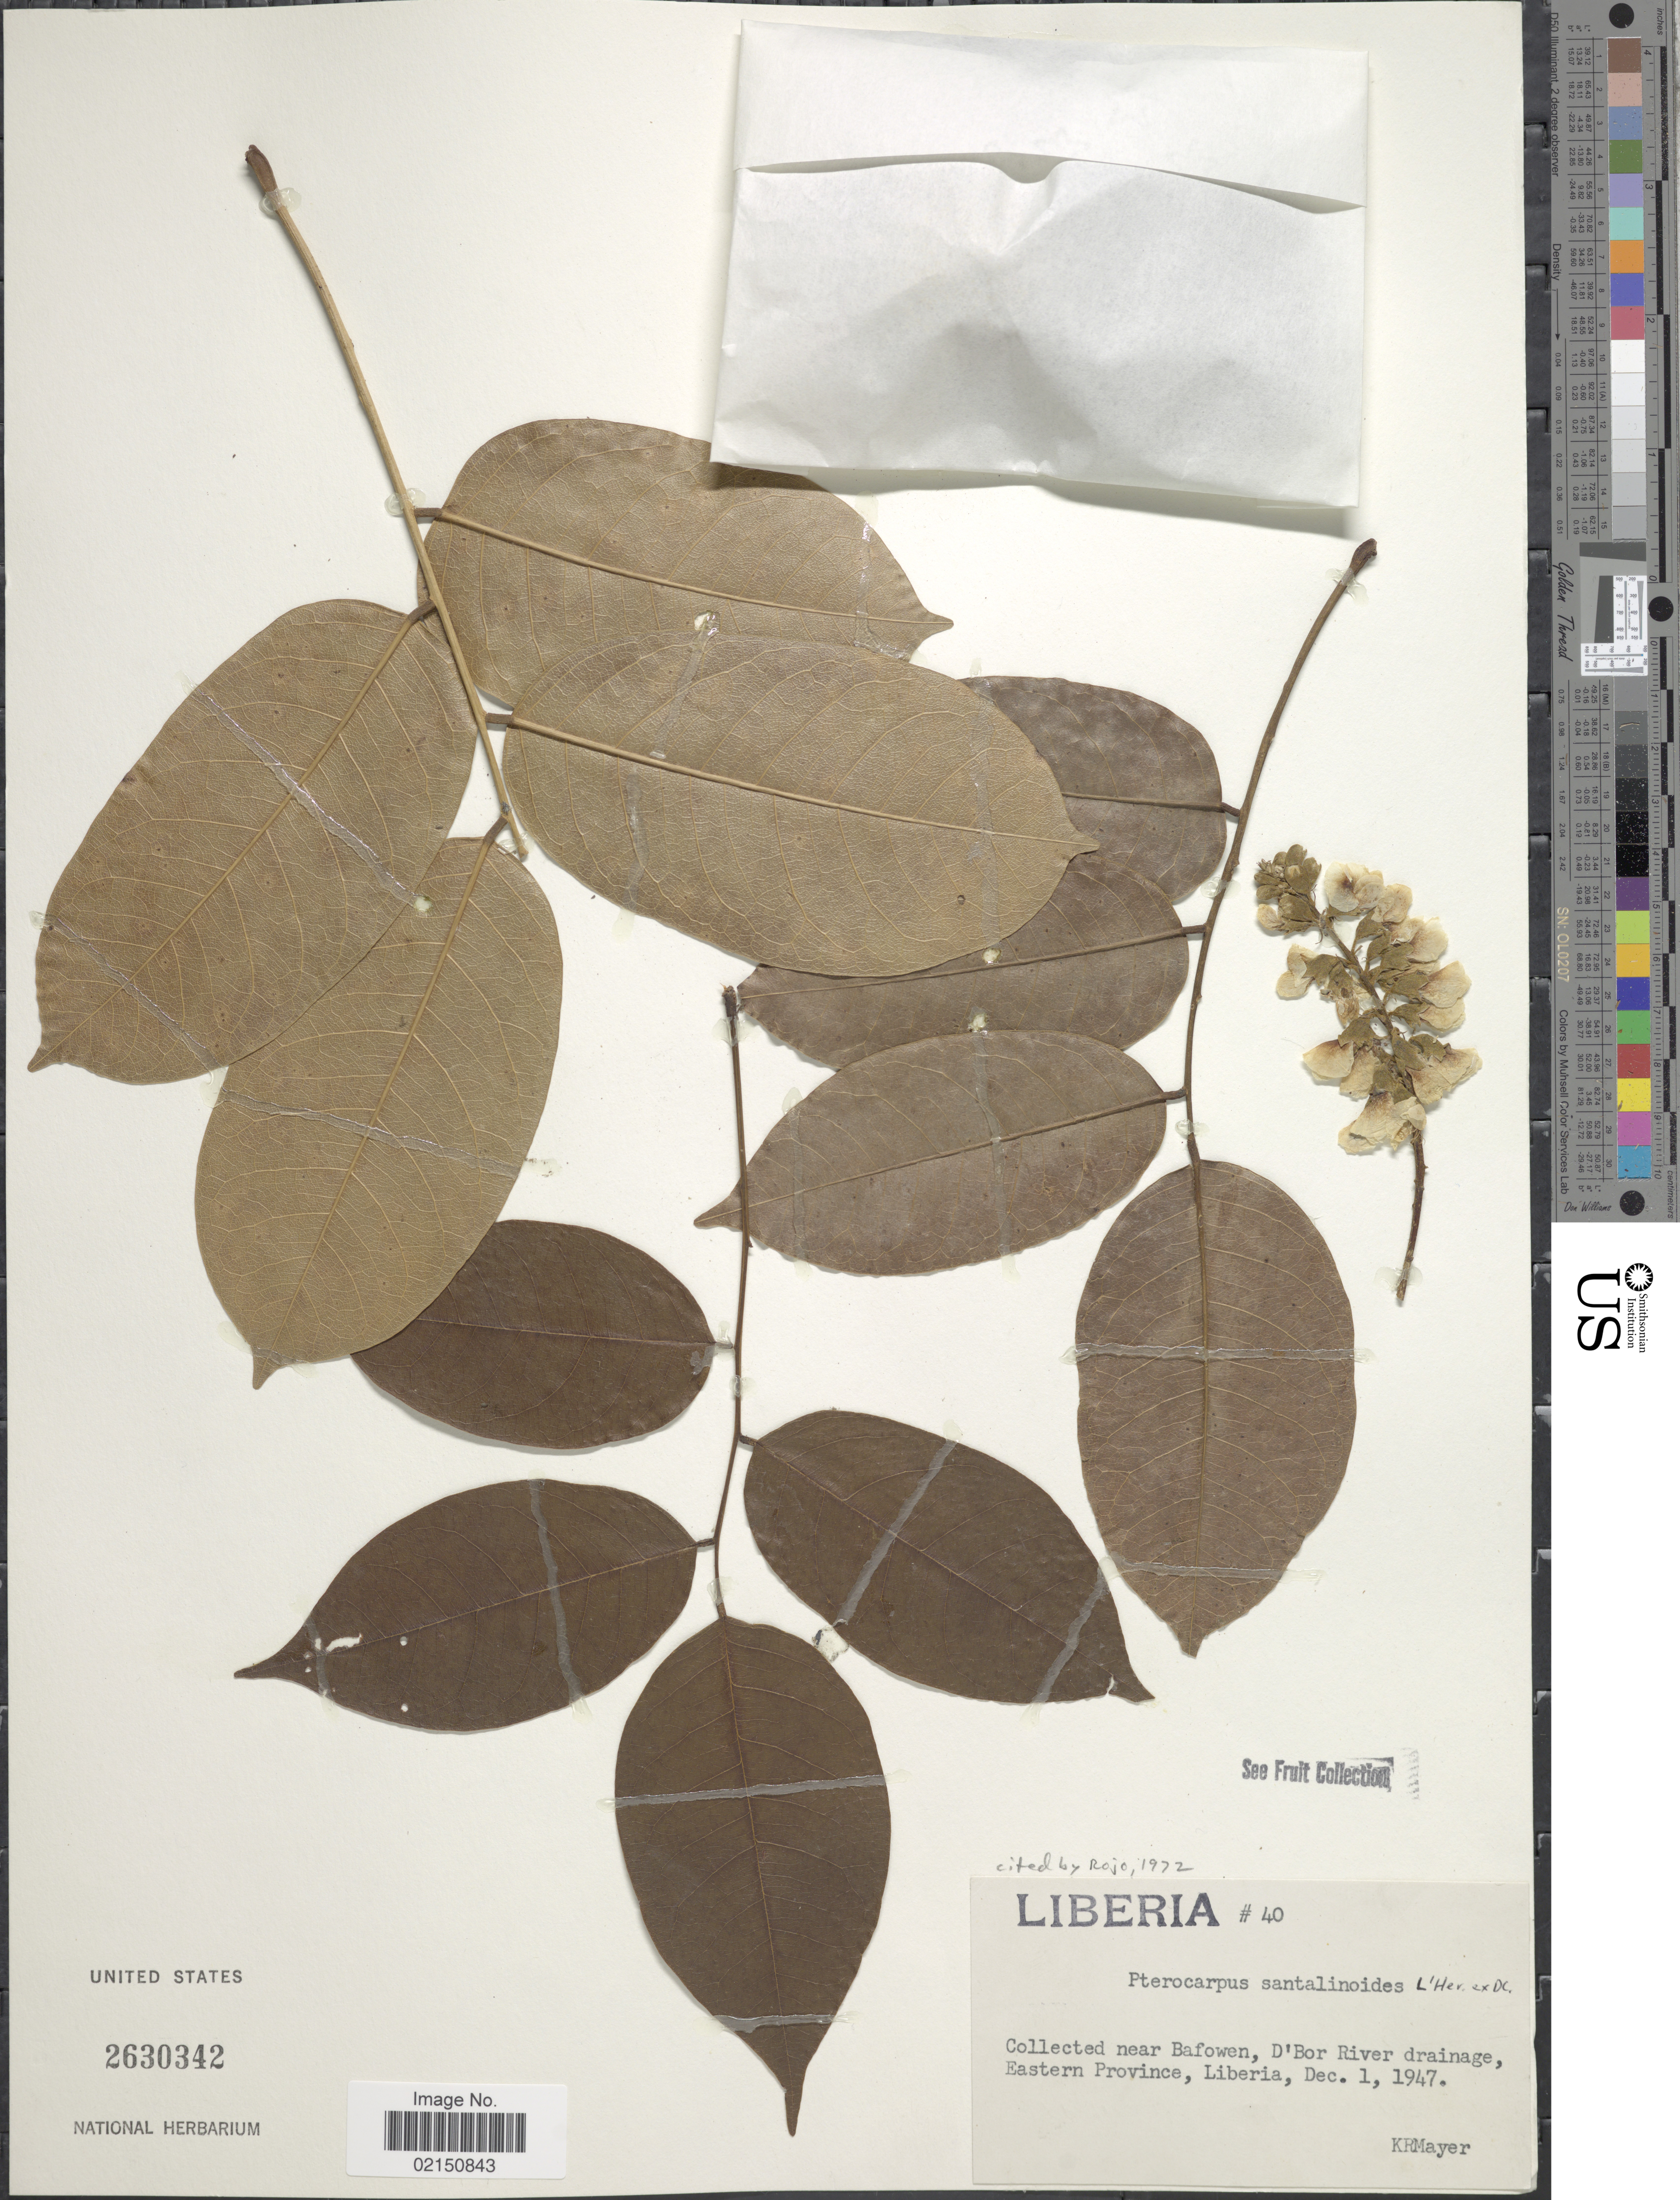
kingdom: Plantae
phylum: Tracheophyta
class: Magnoliopsida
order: Fabales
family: Fabaceae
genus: Pterocarpus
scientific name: Pterocarpus santalinoides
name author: L'Hér. ex DC.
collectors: K. R. Mayer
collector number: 40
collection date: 1947-12-01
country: Liberia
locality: Near Bafowen, D'Bor River drainage, Eastern Province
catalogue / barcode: US 2630342